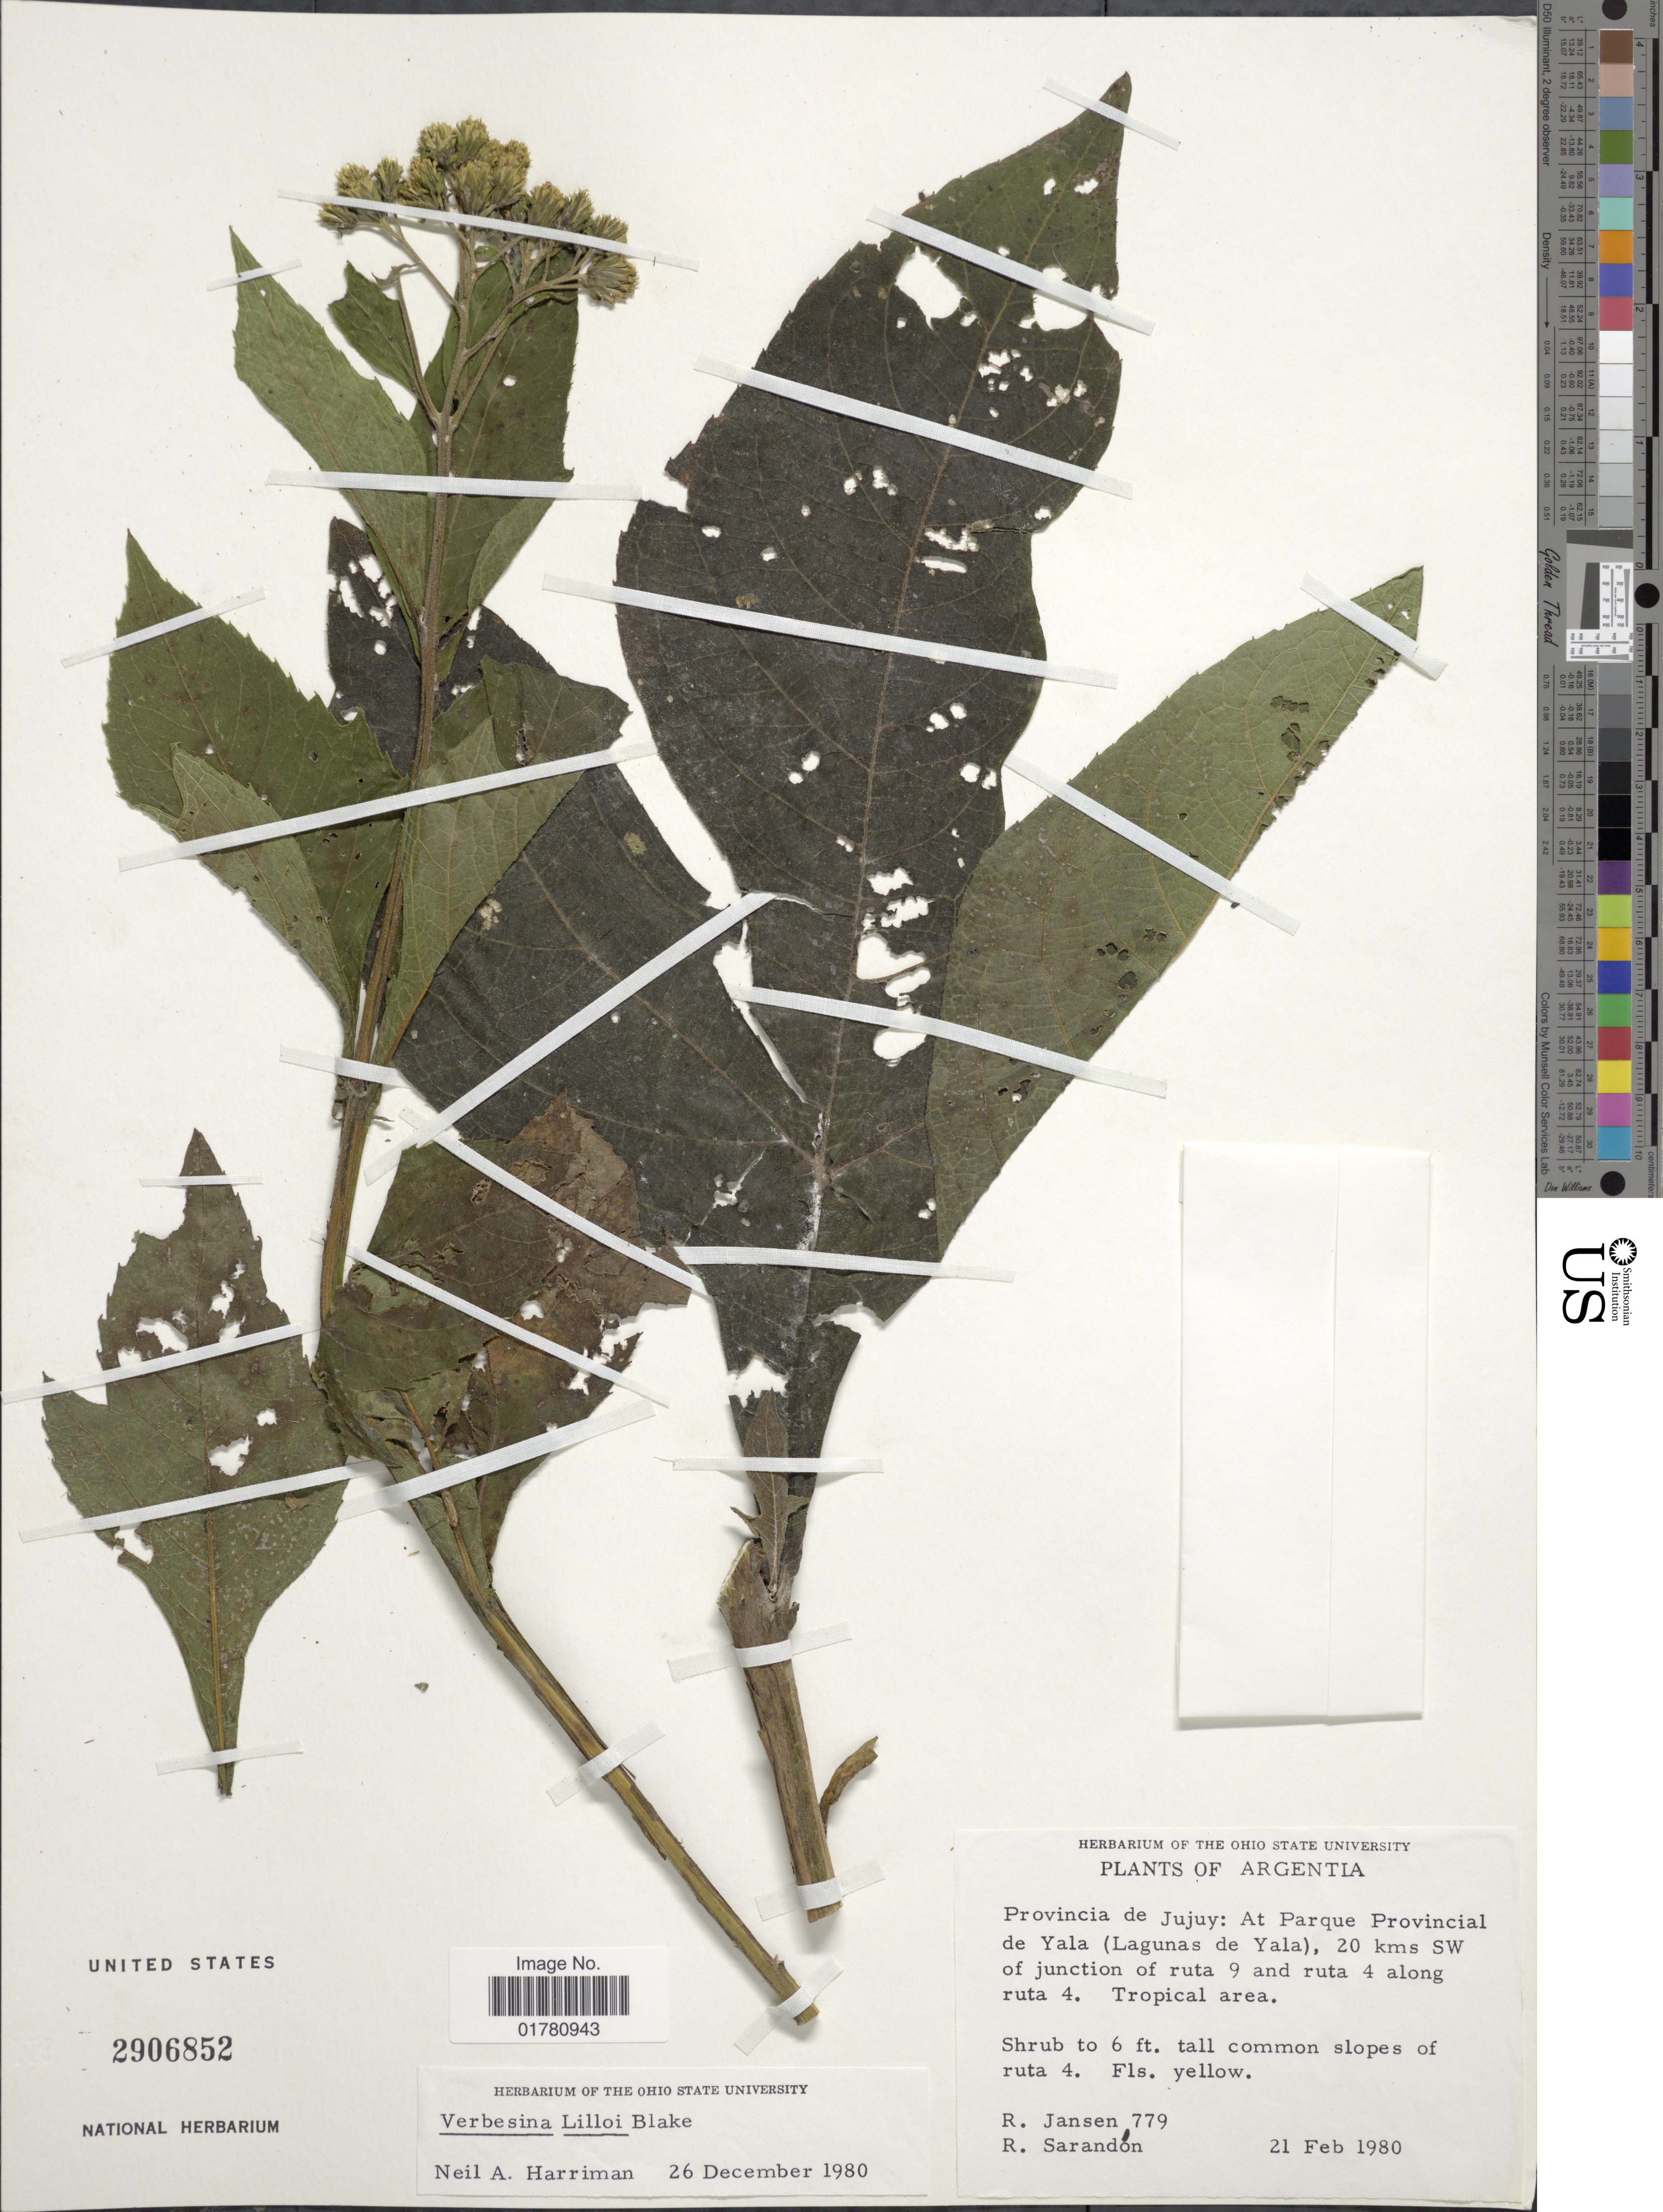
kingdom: Plantae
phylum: Tracheophyta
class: Magnoliopsida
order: Asterales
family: Asteraceae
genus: Verbesina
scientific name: Verbesina lilloi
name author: S.F. Blake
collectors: R. K. Jansen & R. Sarandon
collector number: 779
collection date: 1980-02-21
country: Argentina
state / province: Jujuy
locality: At Parque Provincial de Yala (Lagunas de Yala), 20 kms SW of junction of ruta 9 and ruta 4 along ruta 4. Tropical area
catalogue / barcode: US 2906852